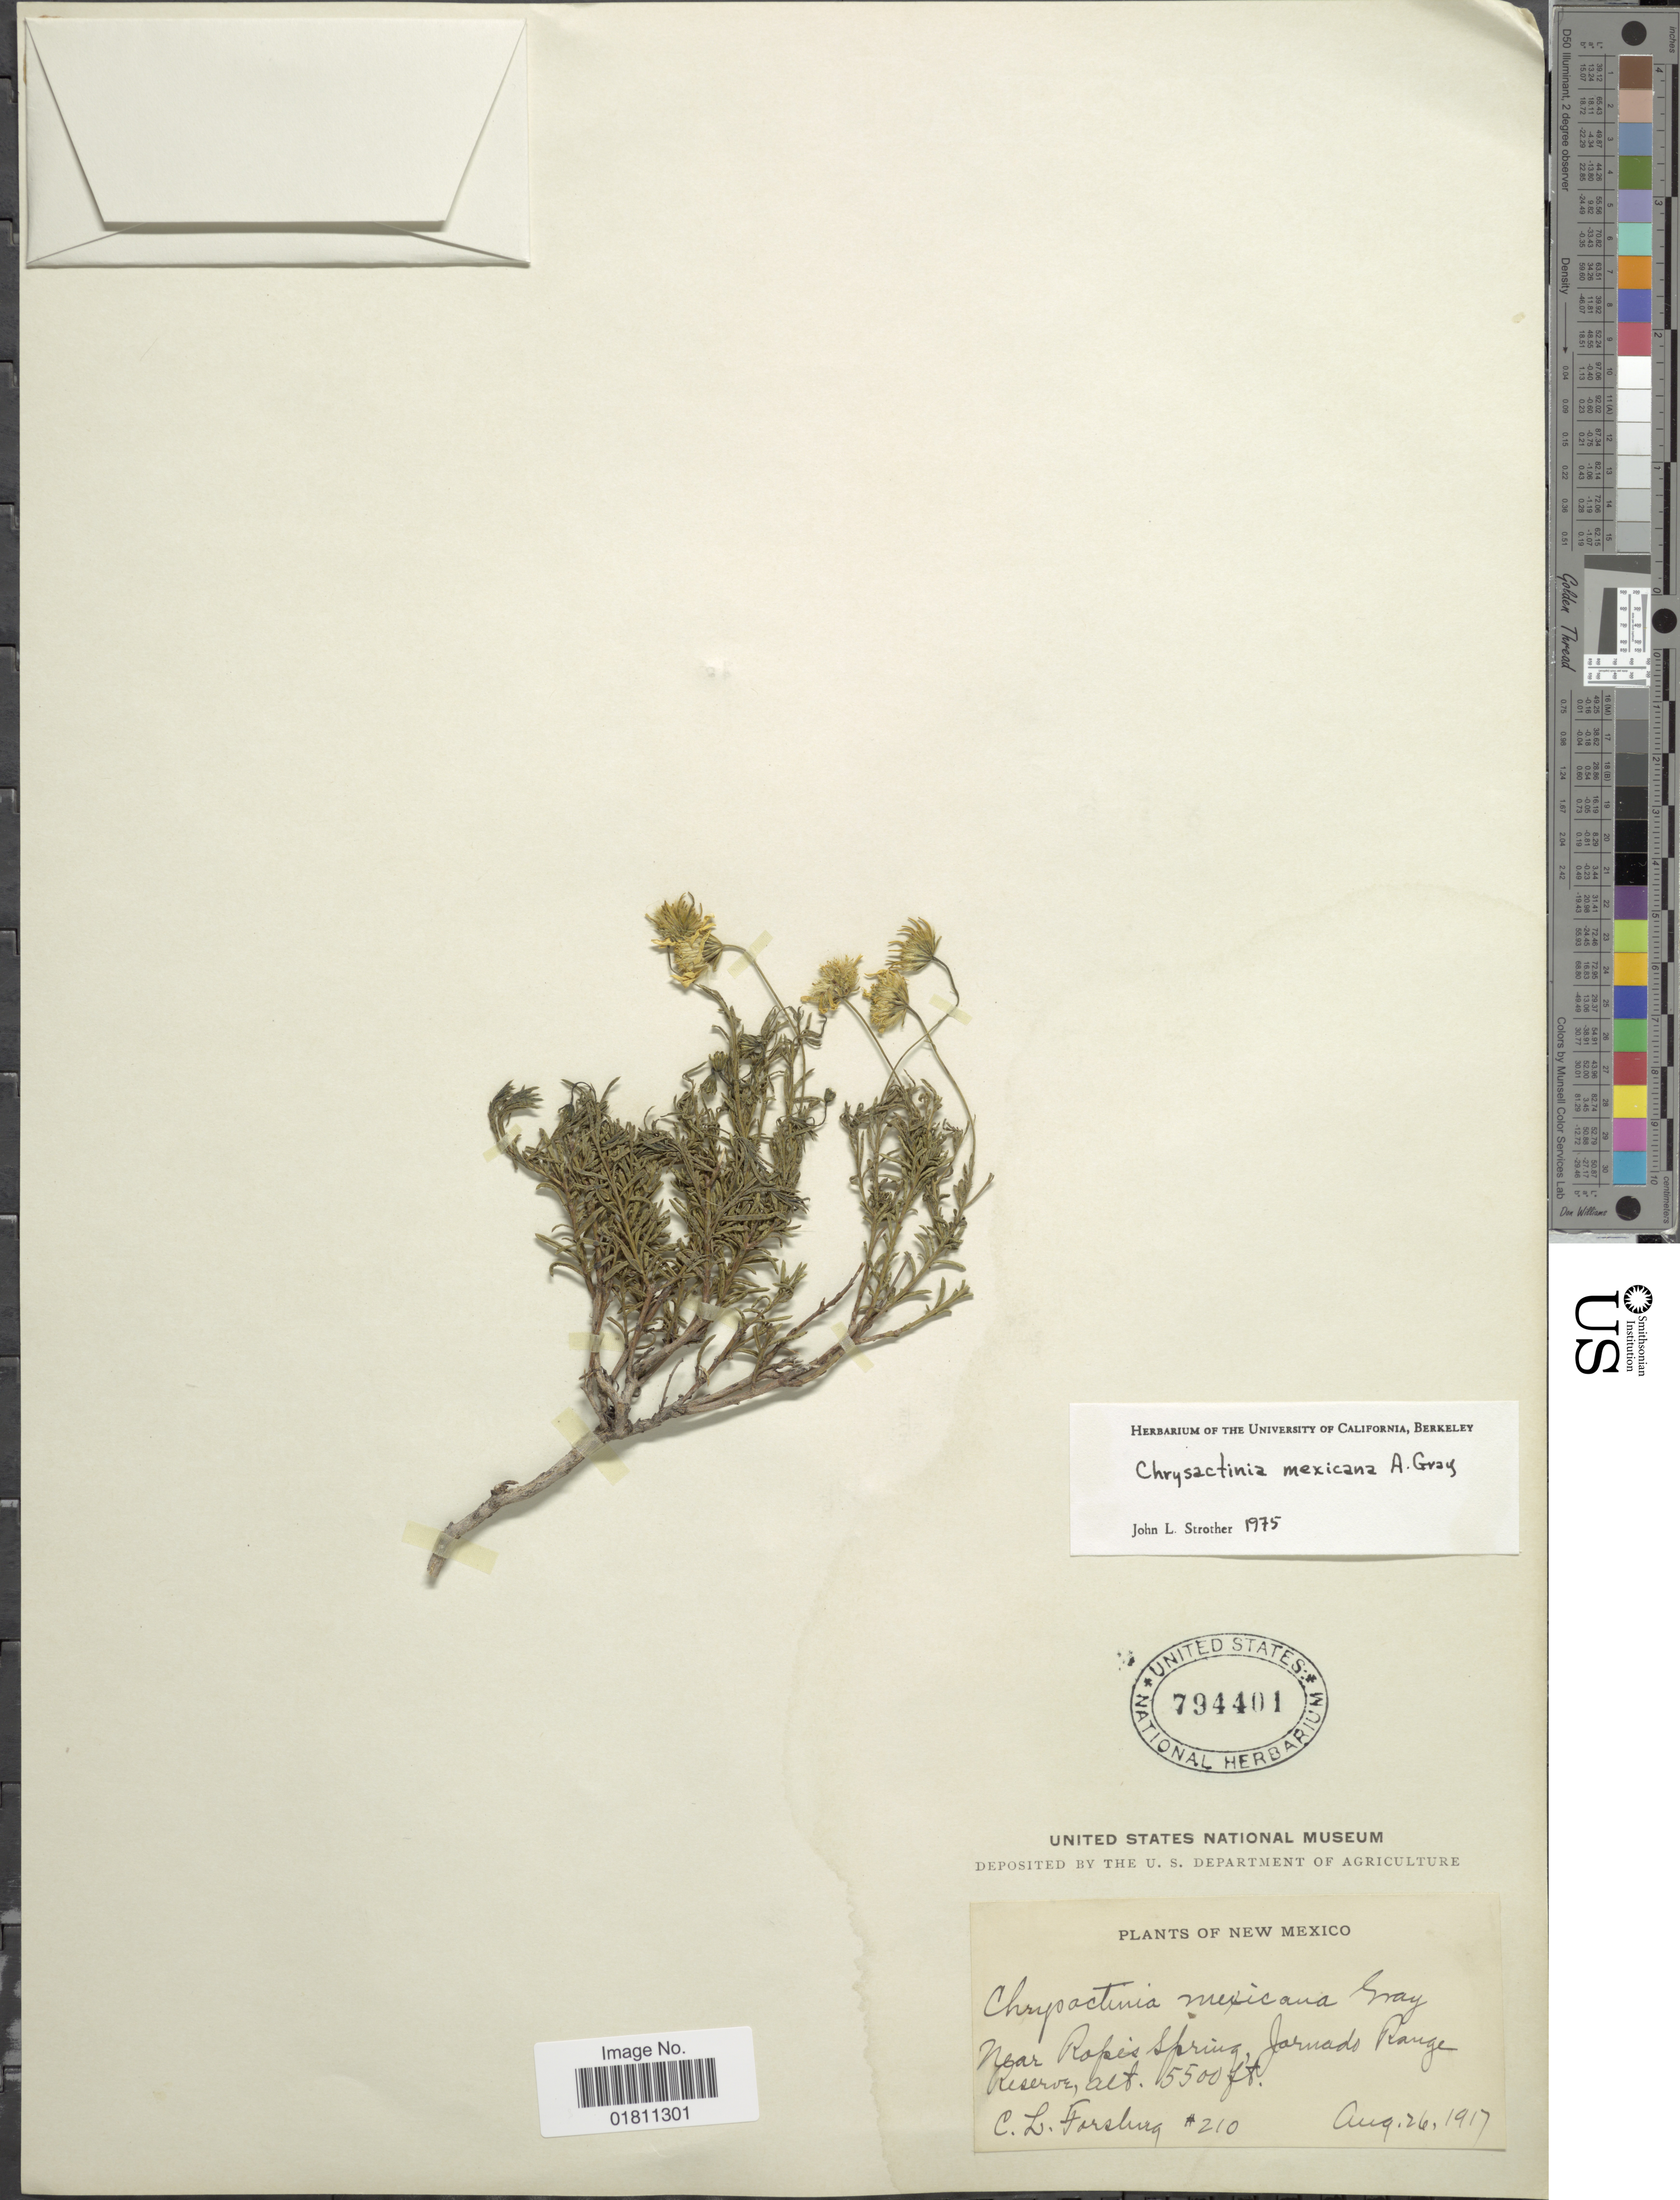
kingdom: Plantae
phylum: Tracheophyta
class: Magnoliopsida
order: Asterales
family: Asteraceae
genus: Chrysactinia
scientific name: Chrysactinia mexicana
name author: A. Gray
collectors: C. Forsburg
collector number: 210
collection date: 1917-08-26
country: United States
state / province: New Mexico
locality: Near Ropes Spring, Jarnads Range Reserve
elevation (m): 1676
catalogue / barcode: US 794401